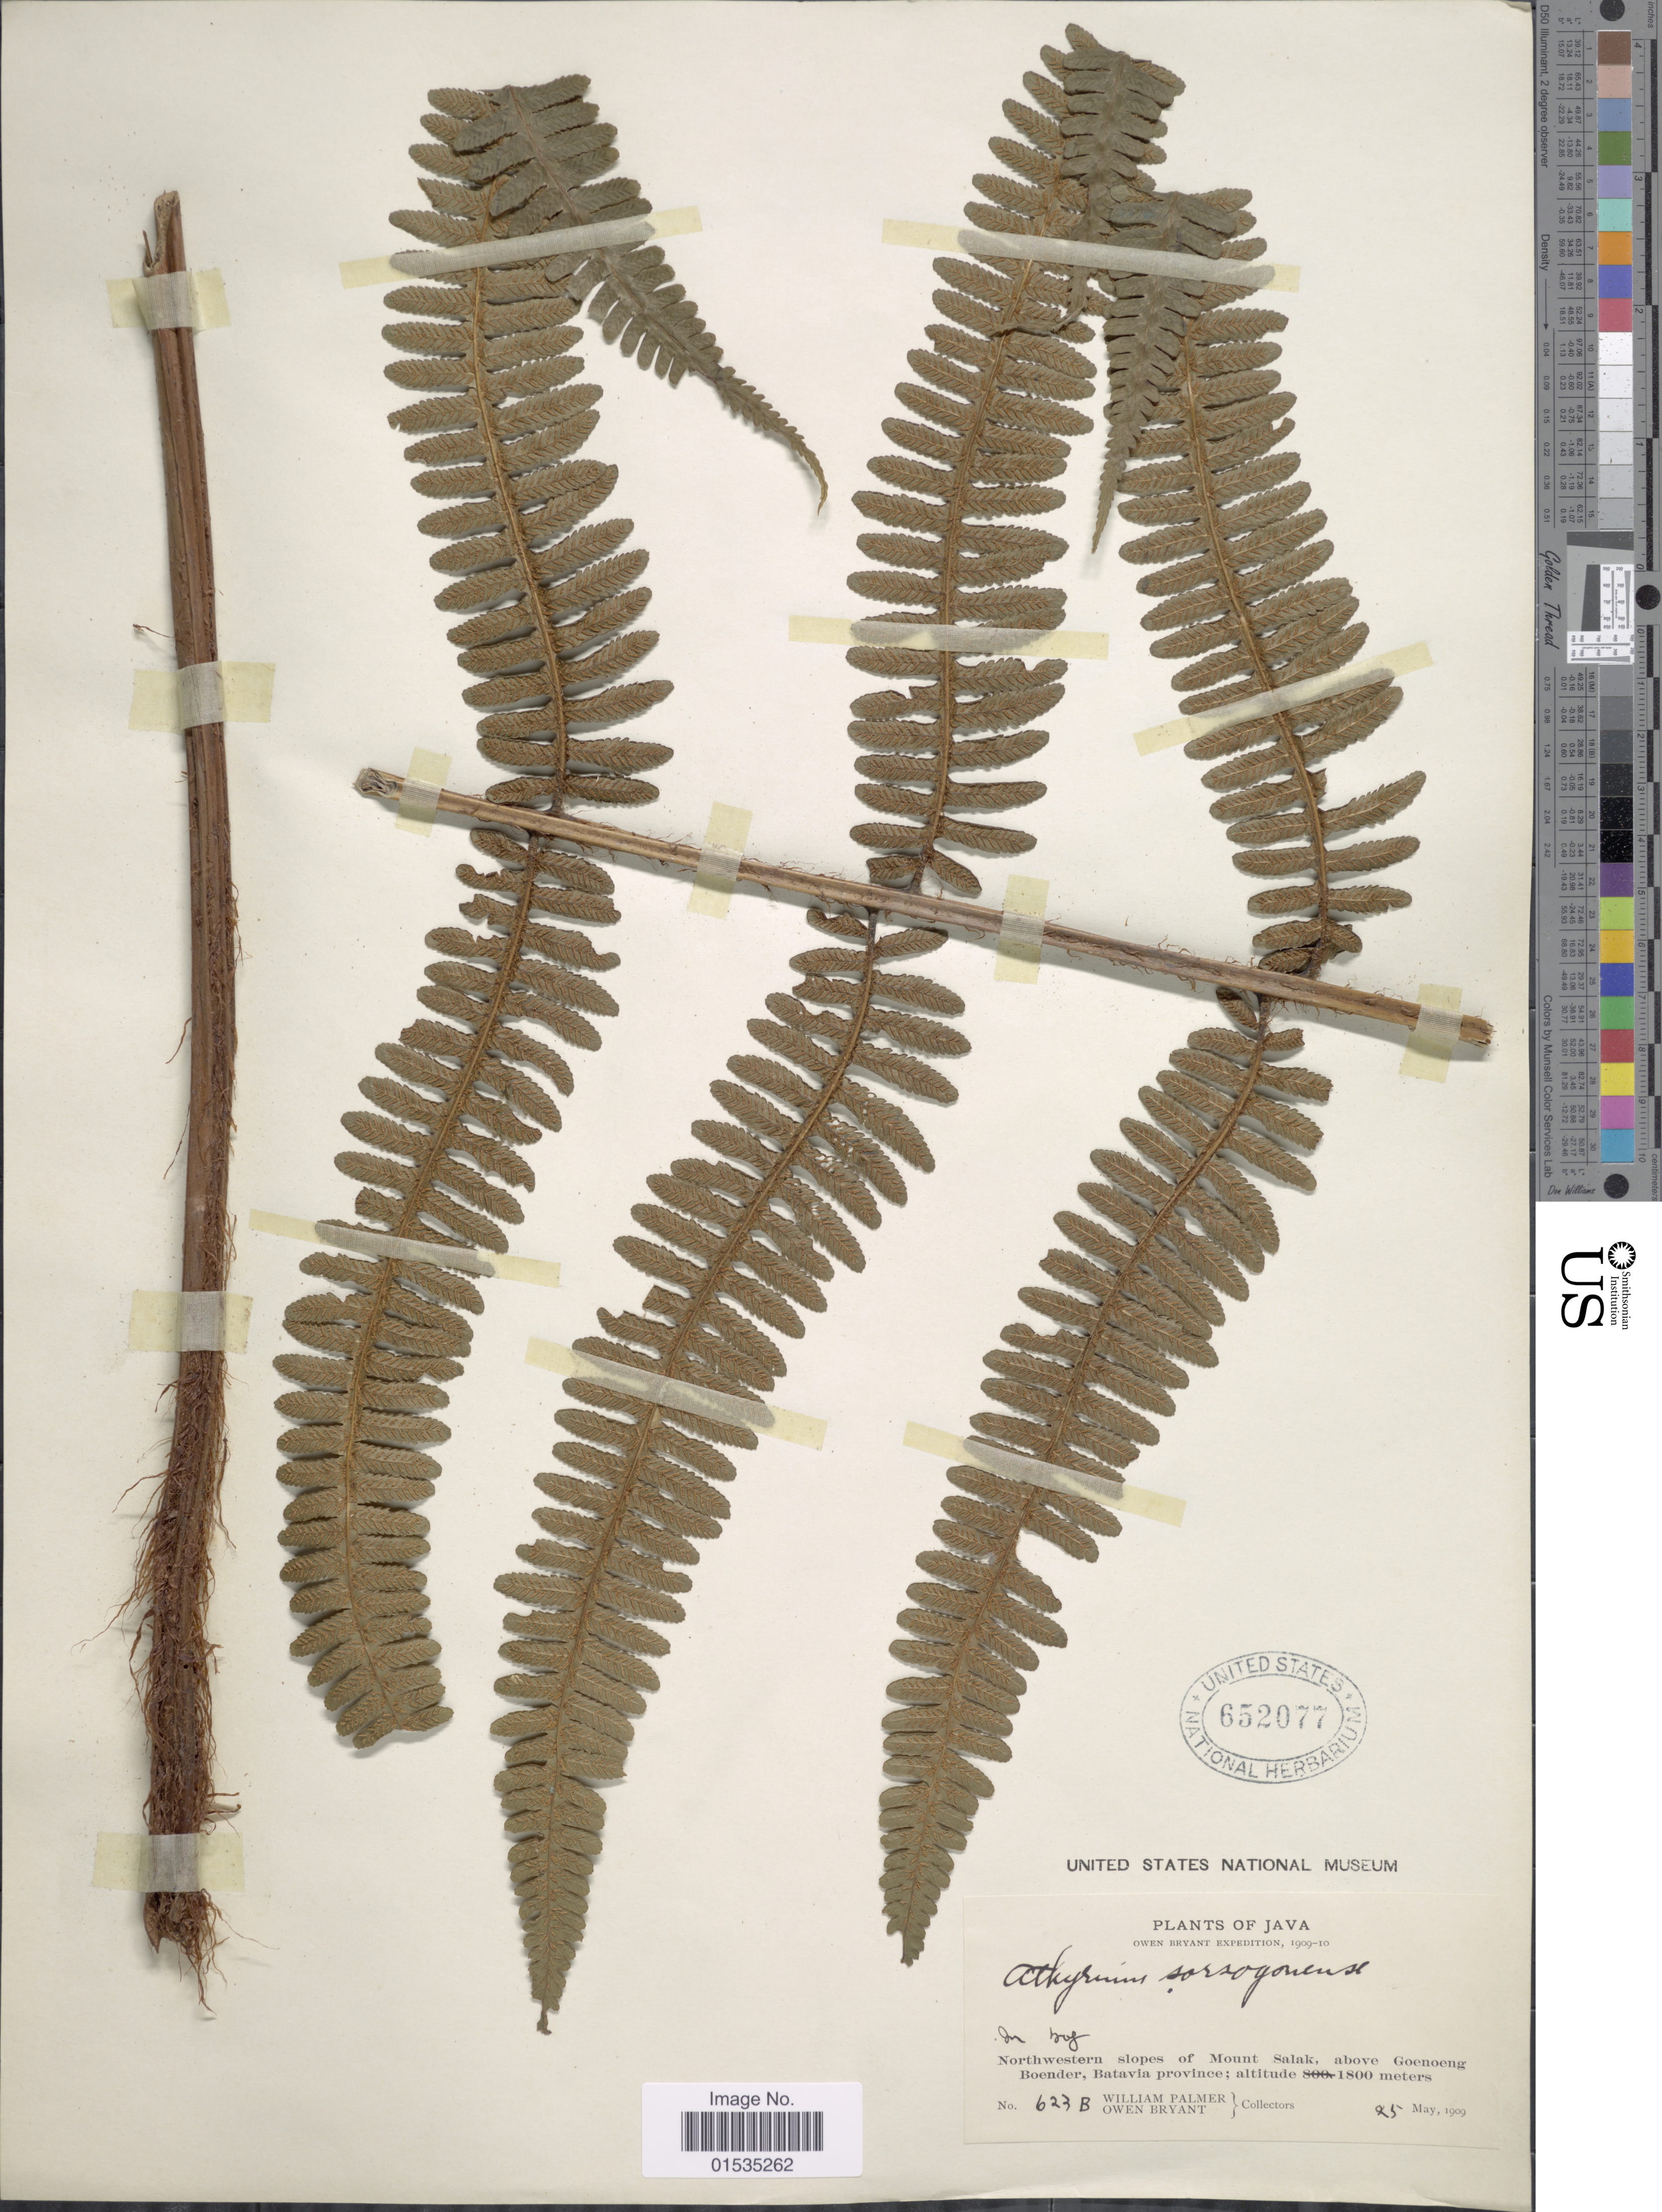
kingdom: Plantae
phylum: Tracheophyta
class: Polypodiopsida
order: Polypodiales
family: Athyriaceae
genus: Diplazium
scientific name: Diplazium speciosum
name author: Brack. in Wilkes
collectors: W. Palmer & O. Bryant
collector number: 623B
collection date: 1909-05-25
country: Indonesia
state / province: Java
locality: Northwestern slopes of Mount Salak, above Goenoeng Boender, Batavia Province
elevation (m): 1800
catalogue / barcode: US 652077